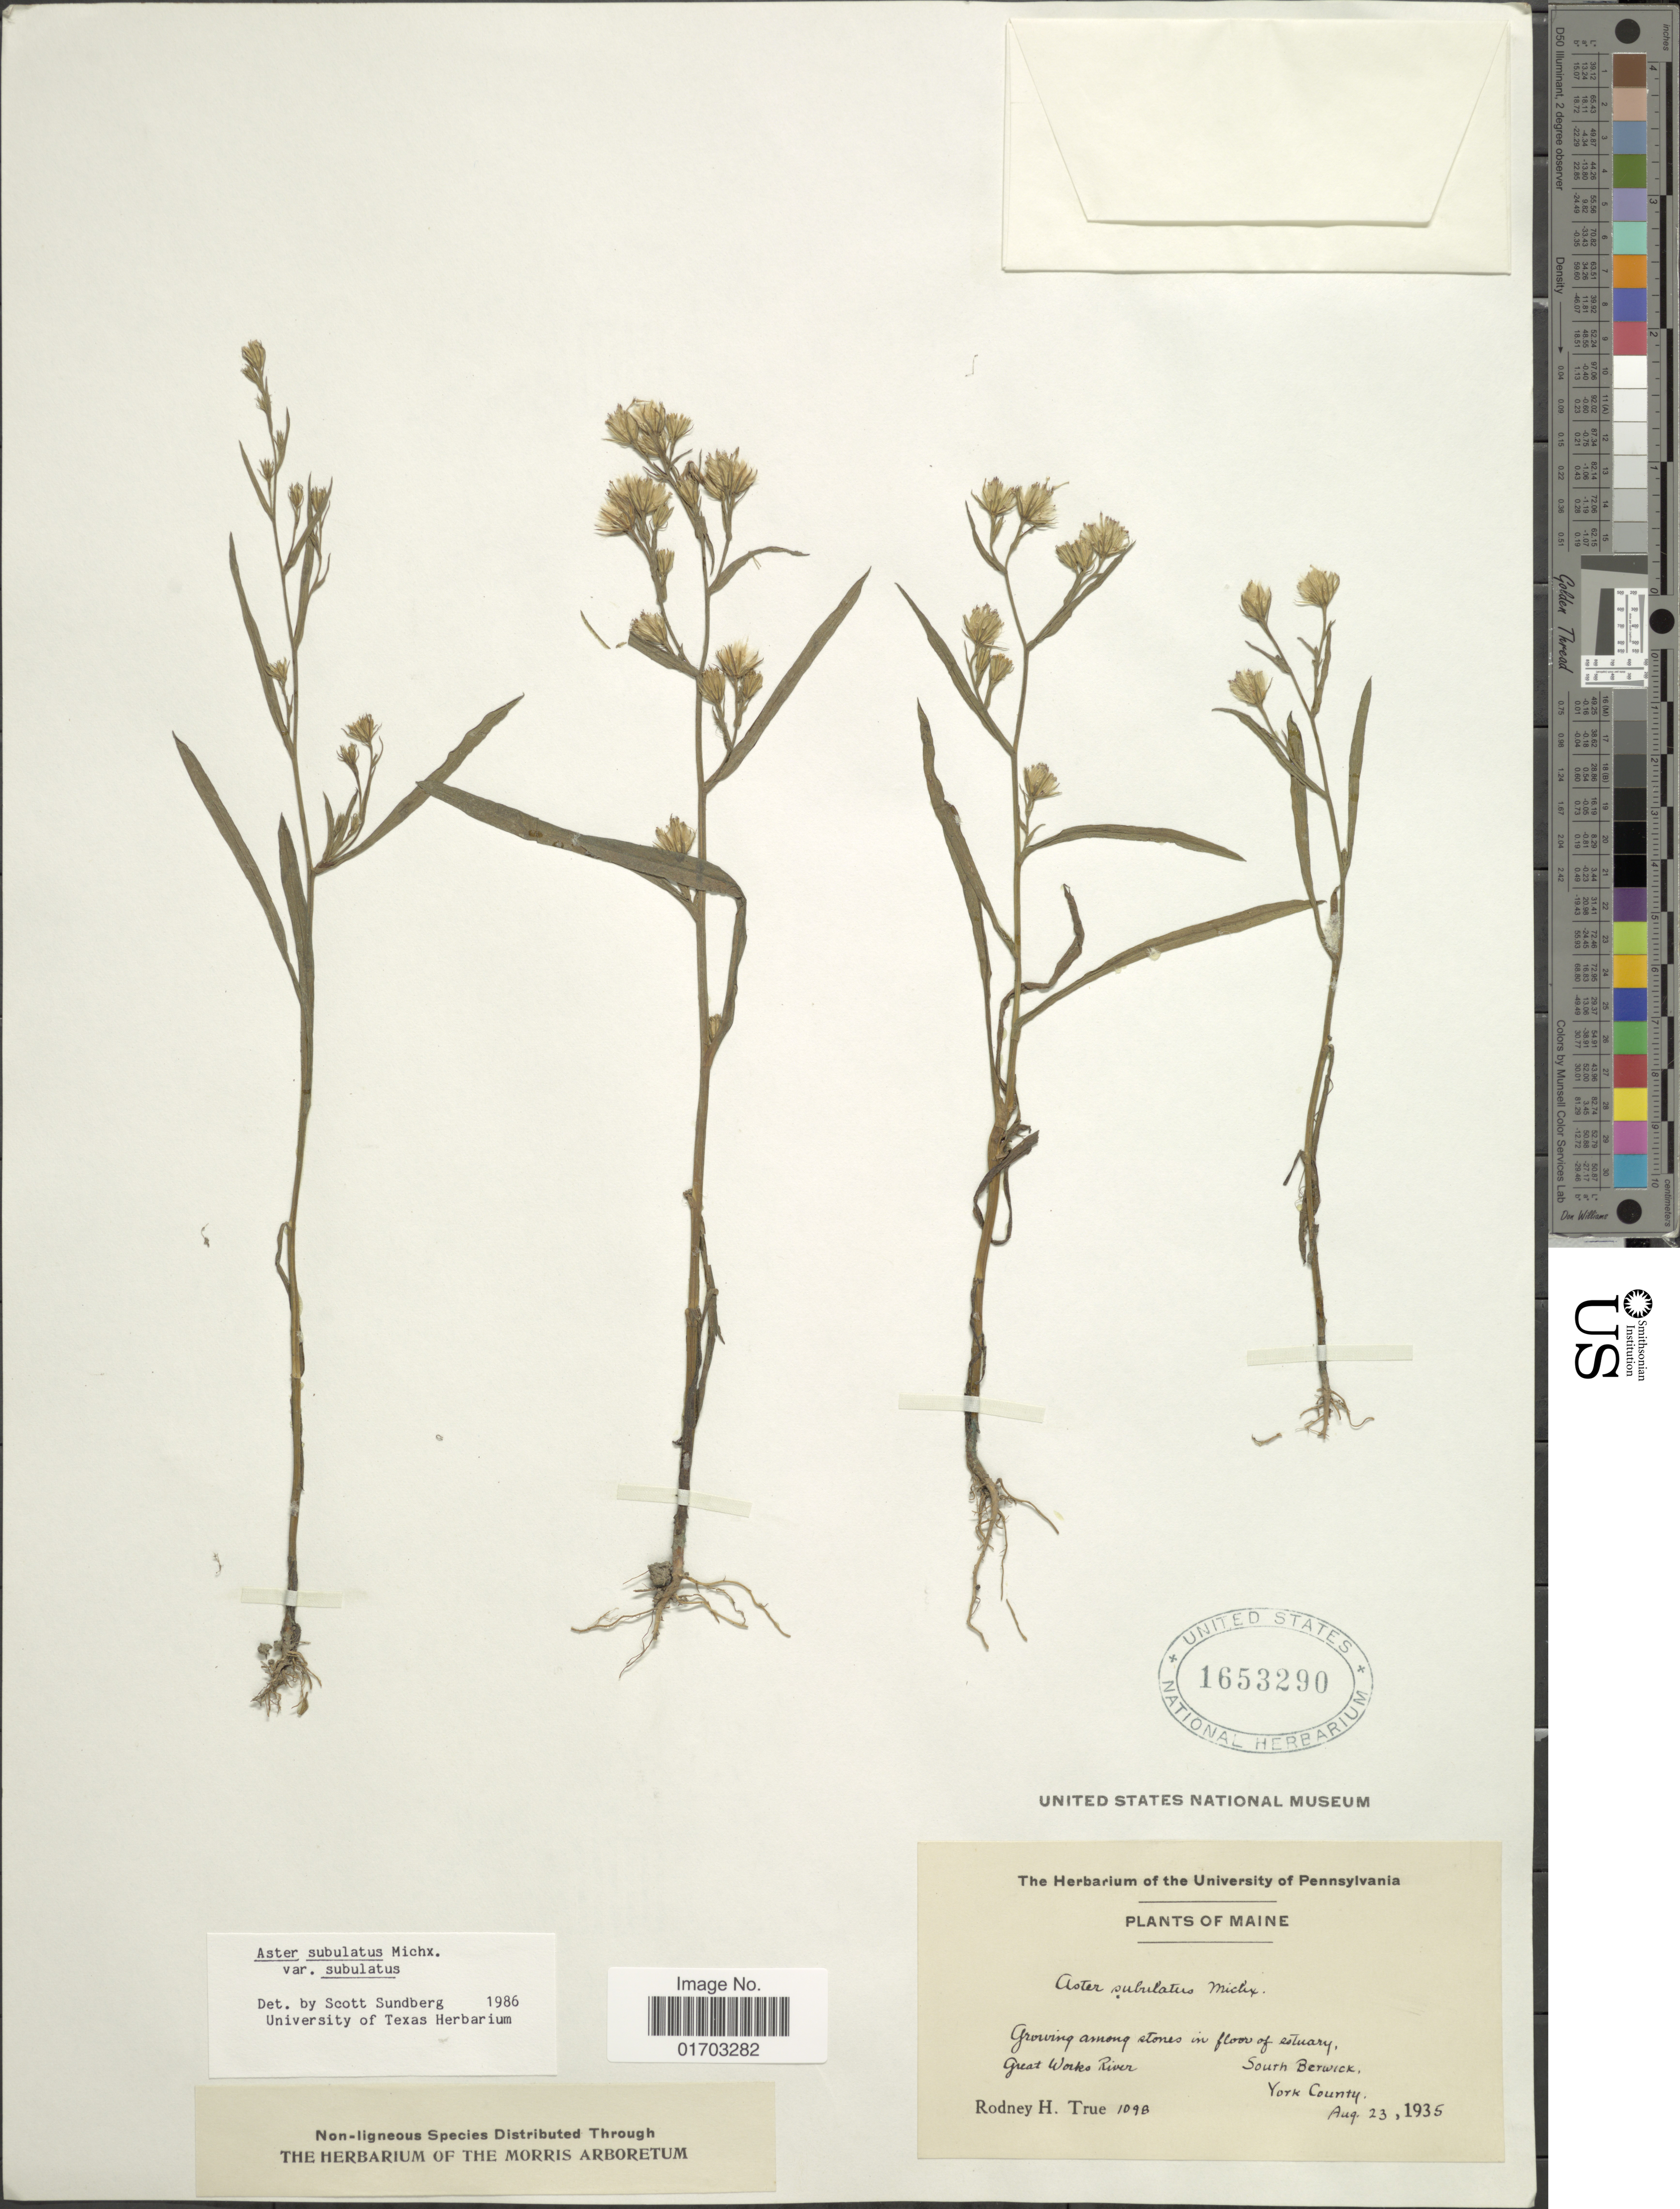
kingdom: Plantae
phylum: Tracheophyta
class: Magnoliopsida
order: Asterales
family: Asteraceae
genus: Symphyotrichum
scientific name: Symphyotrichum subulatum var. subulatum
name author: (Michx.) G.L. Nesom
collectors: R. H. True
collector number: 1098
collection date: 1935-08-23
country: United States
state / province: Maine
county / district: York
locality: Among stones in flow of estuary, Great Works River, South Berwick, York County.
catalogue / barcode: US 1653290